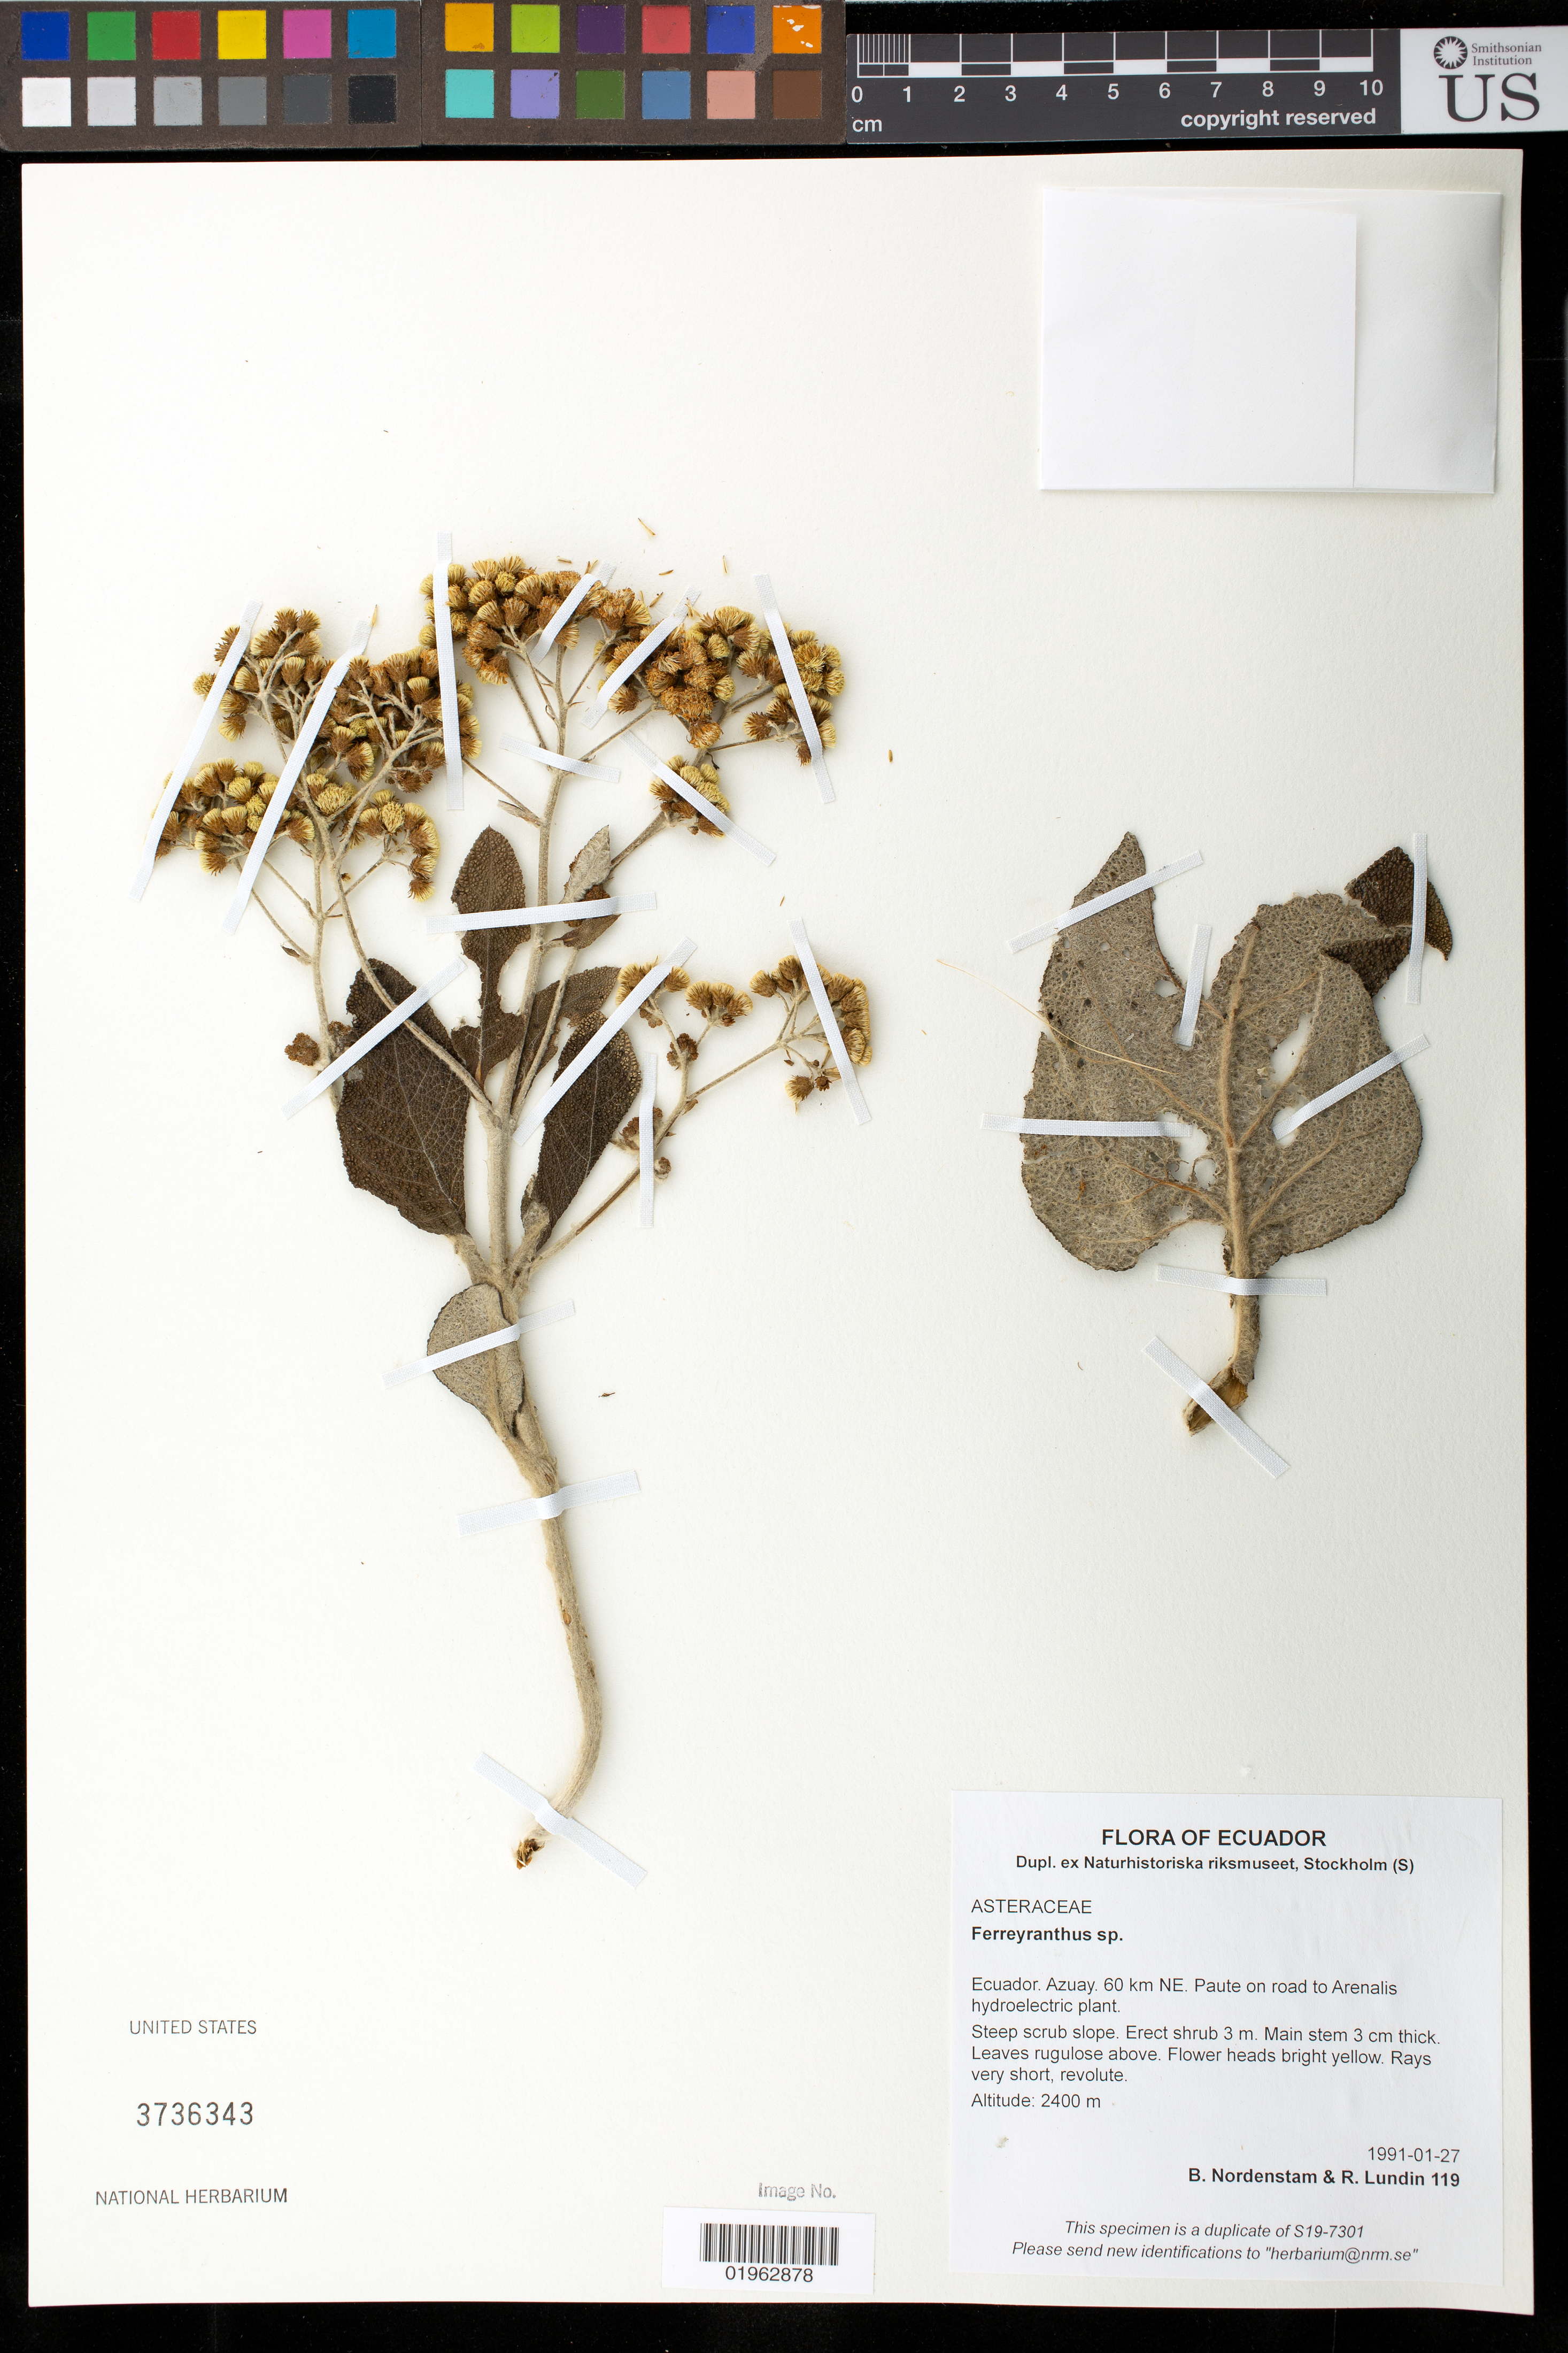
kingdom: Plantae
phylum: Tracheophyta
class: Magnoliopsida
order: Asterales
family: Asteraceae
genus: Ferreyranthus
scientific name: Ferreyranthus sp.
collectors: B. Nordenstam & R. Lundin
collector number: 119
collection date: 1991-01-27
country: Ecuador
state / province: Azuay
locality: Azuay. 60 km NE. Paute on road to Arenalis hydroelectric plant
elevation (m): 2400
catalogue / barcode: US 3736343